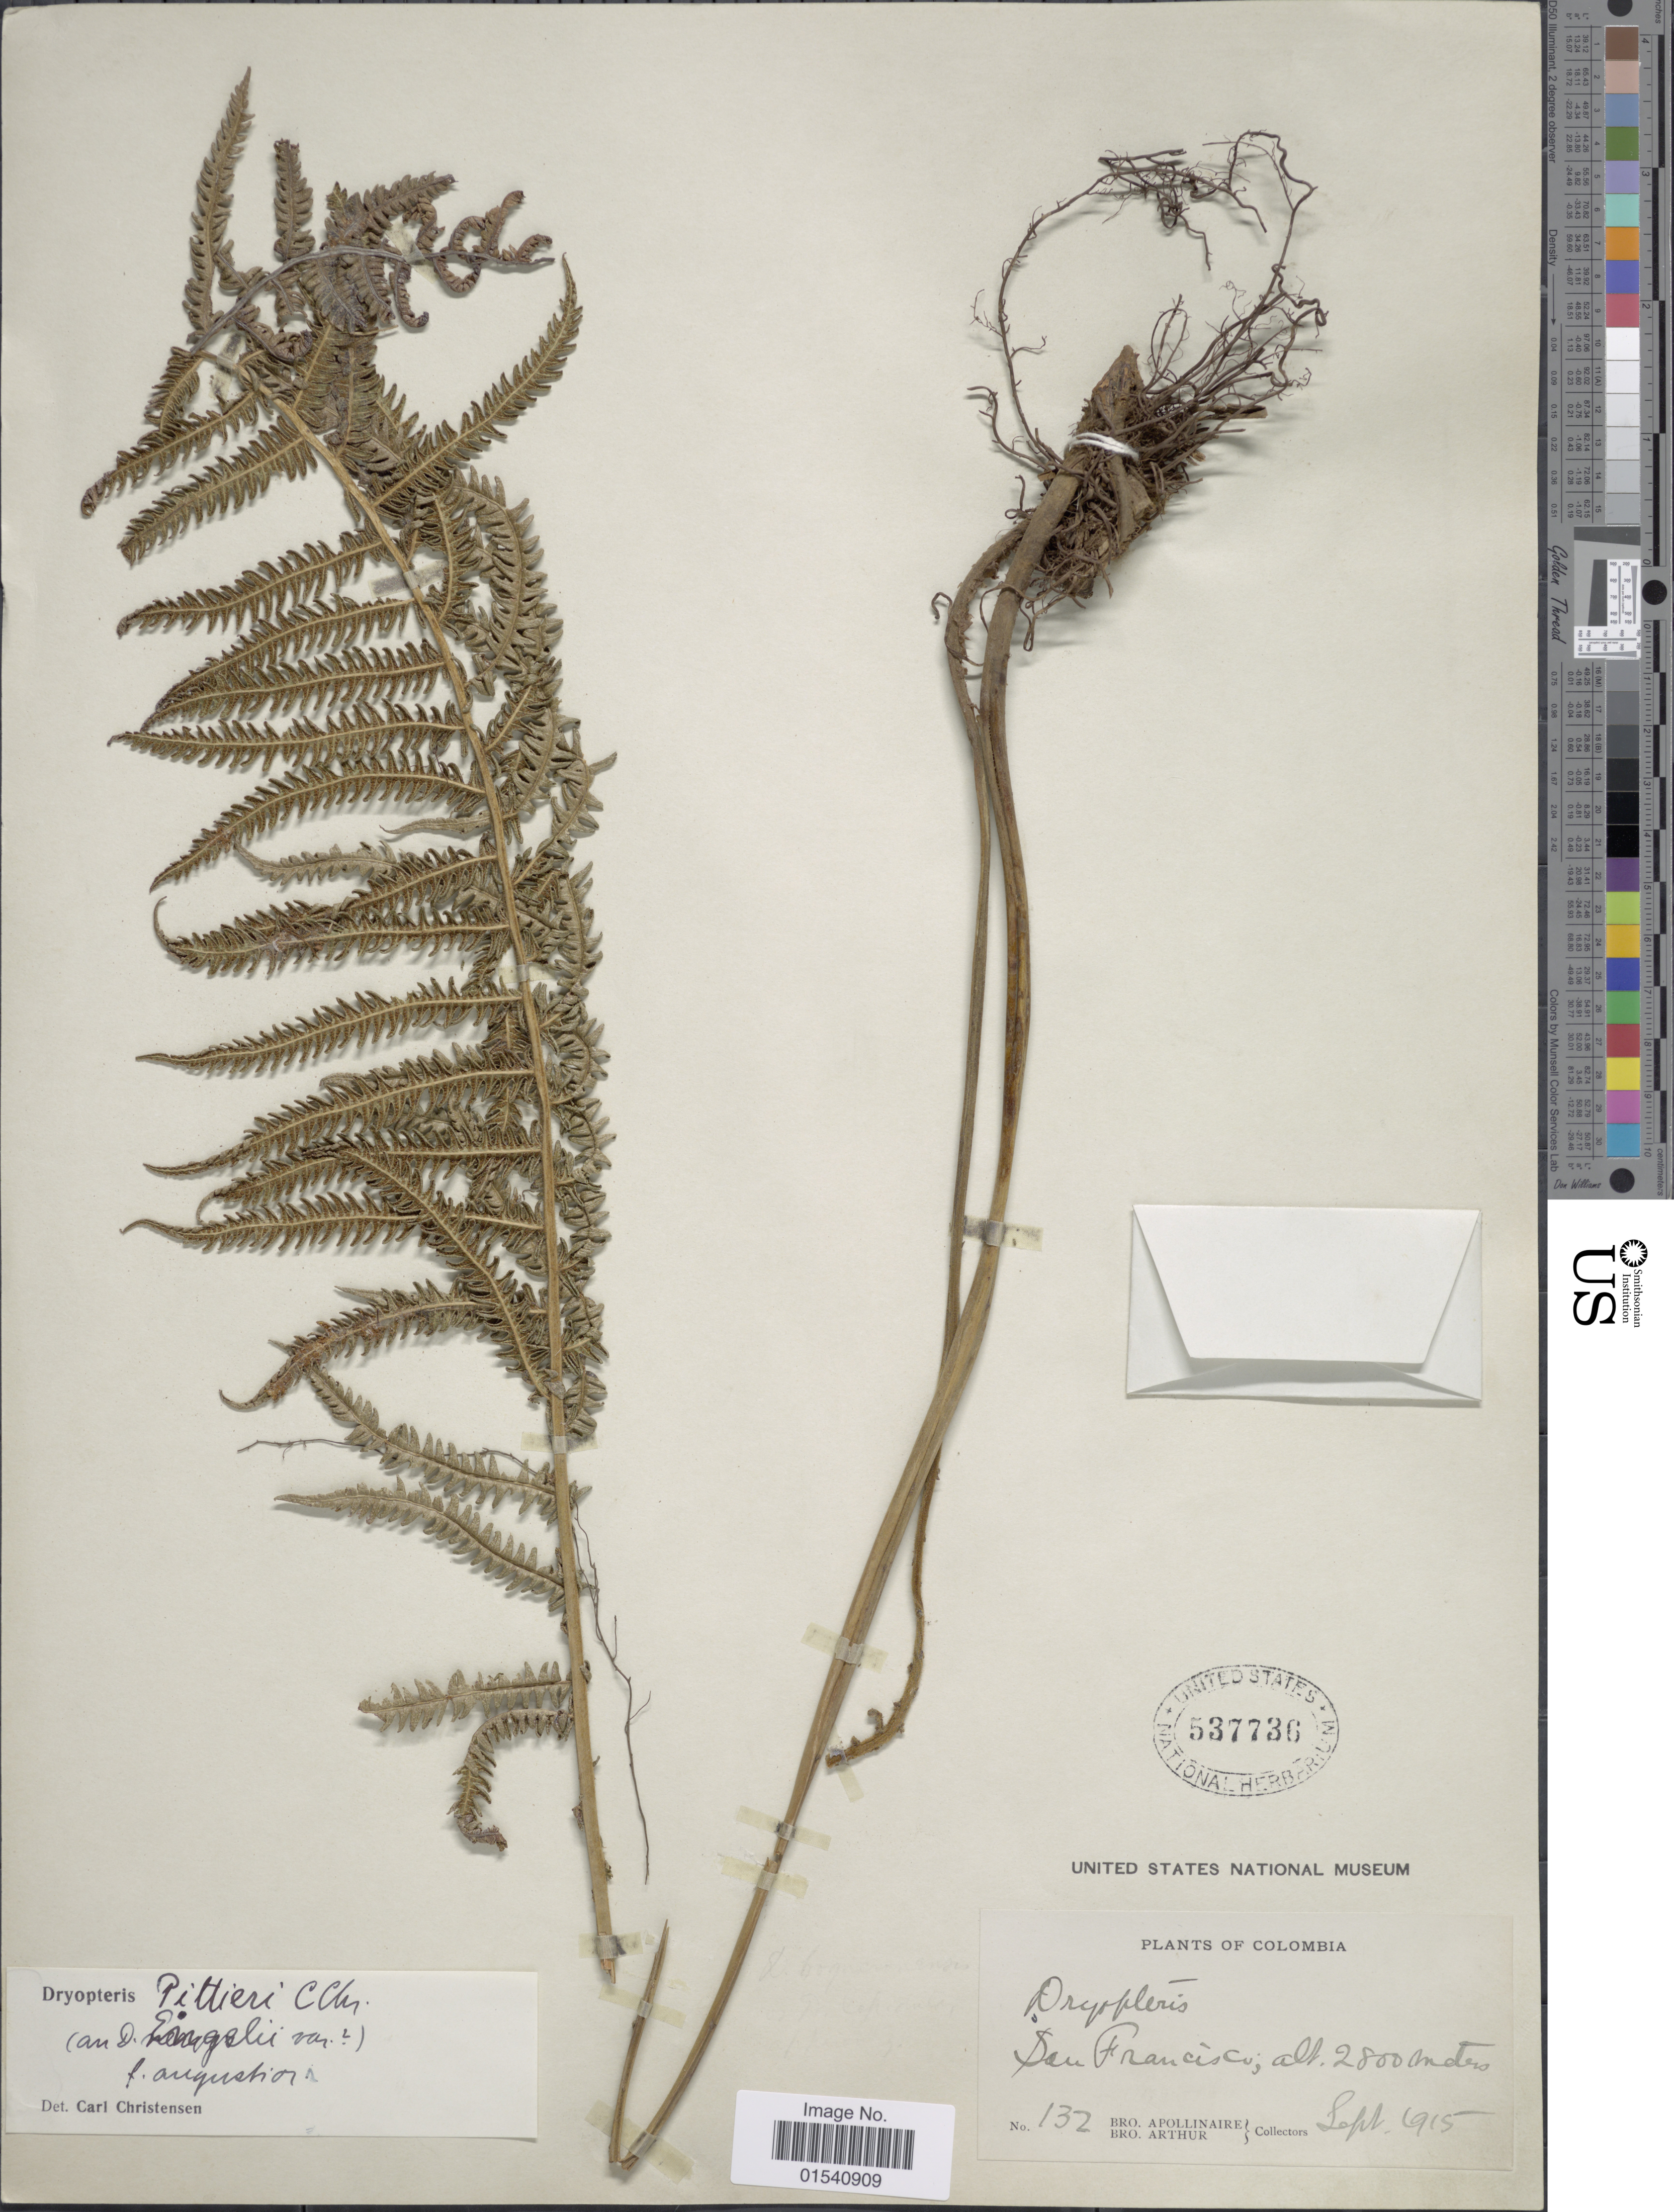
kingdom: Plantae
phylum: Tracheophyta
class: Polypodiopsida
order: Polypodiales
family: Thelypteridaceae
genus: Amauropelta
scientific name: Amauropelta rudis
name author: (Kunze) Pic. Serm.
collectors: Bro. Apollinaire & Bro. Arthur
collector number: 132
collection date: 1915-09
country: Colombia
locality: San Francisco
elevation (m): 2800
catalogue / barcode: US 537736